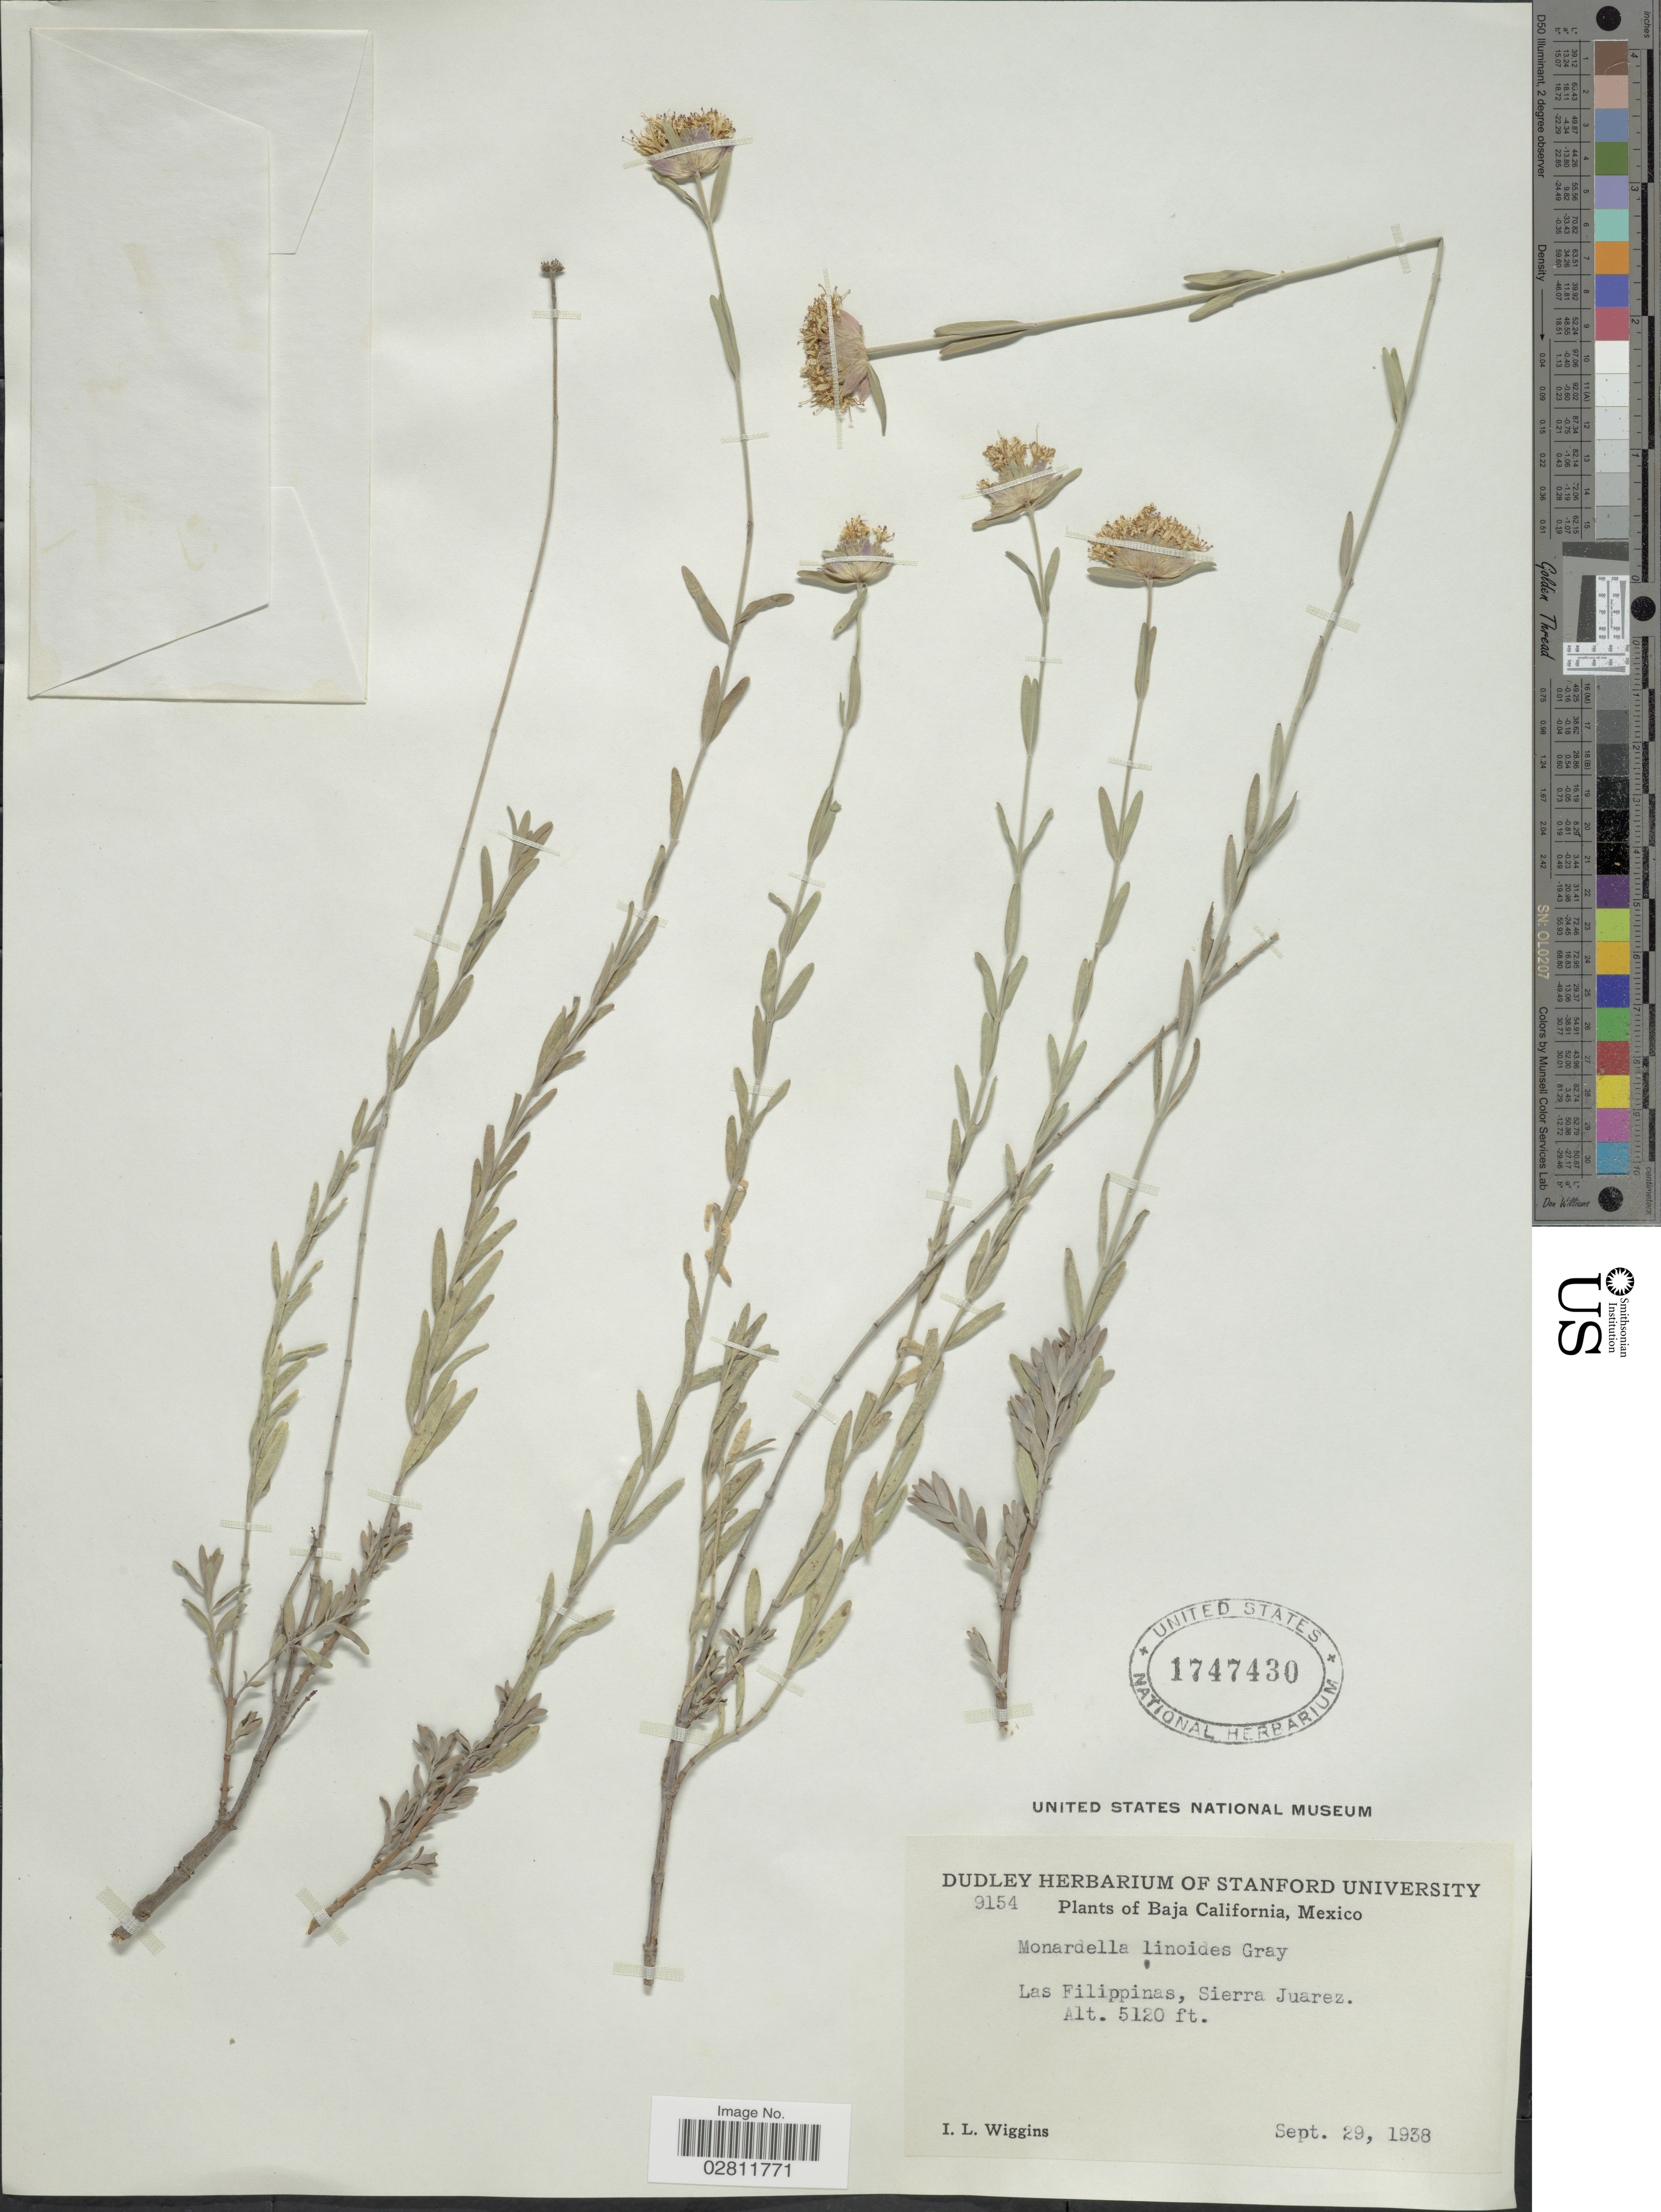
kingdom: Plantae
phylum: Tracheophyta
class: Magnoliopsida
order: Lamiales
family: Lamiaceae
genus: Monardella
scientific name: Monardella linoides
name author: A. Gray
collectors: I. L. Wiggins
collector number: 9154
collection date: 1938-09-29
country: Mexico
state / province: Baja California Norte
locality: Las Filippinas, Sierra Juarez.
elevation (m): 1561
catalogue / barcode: US 1747430